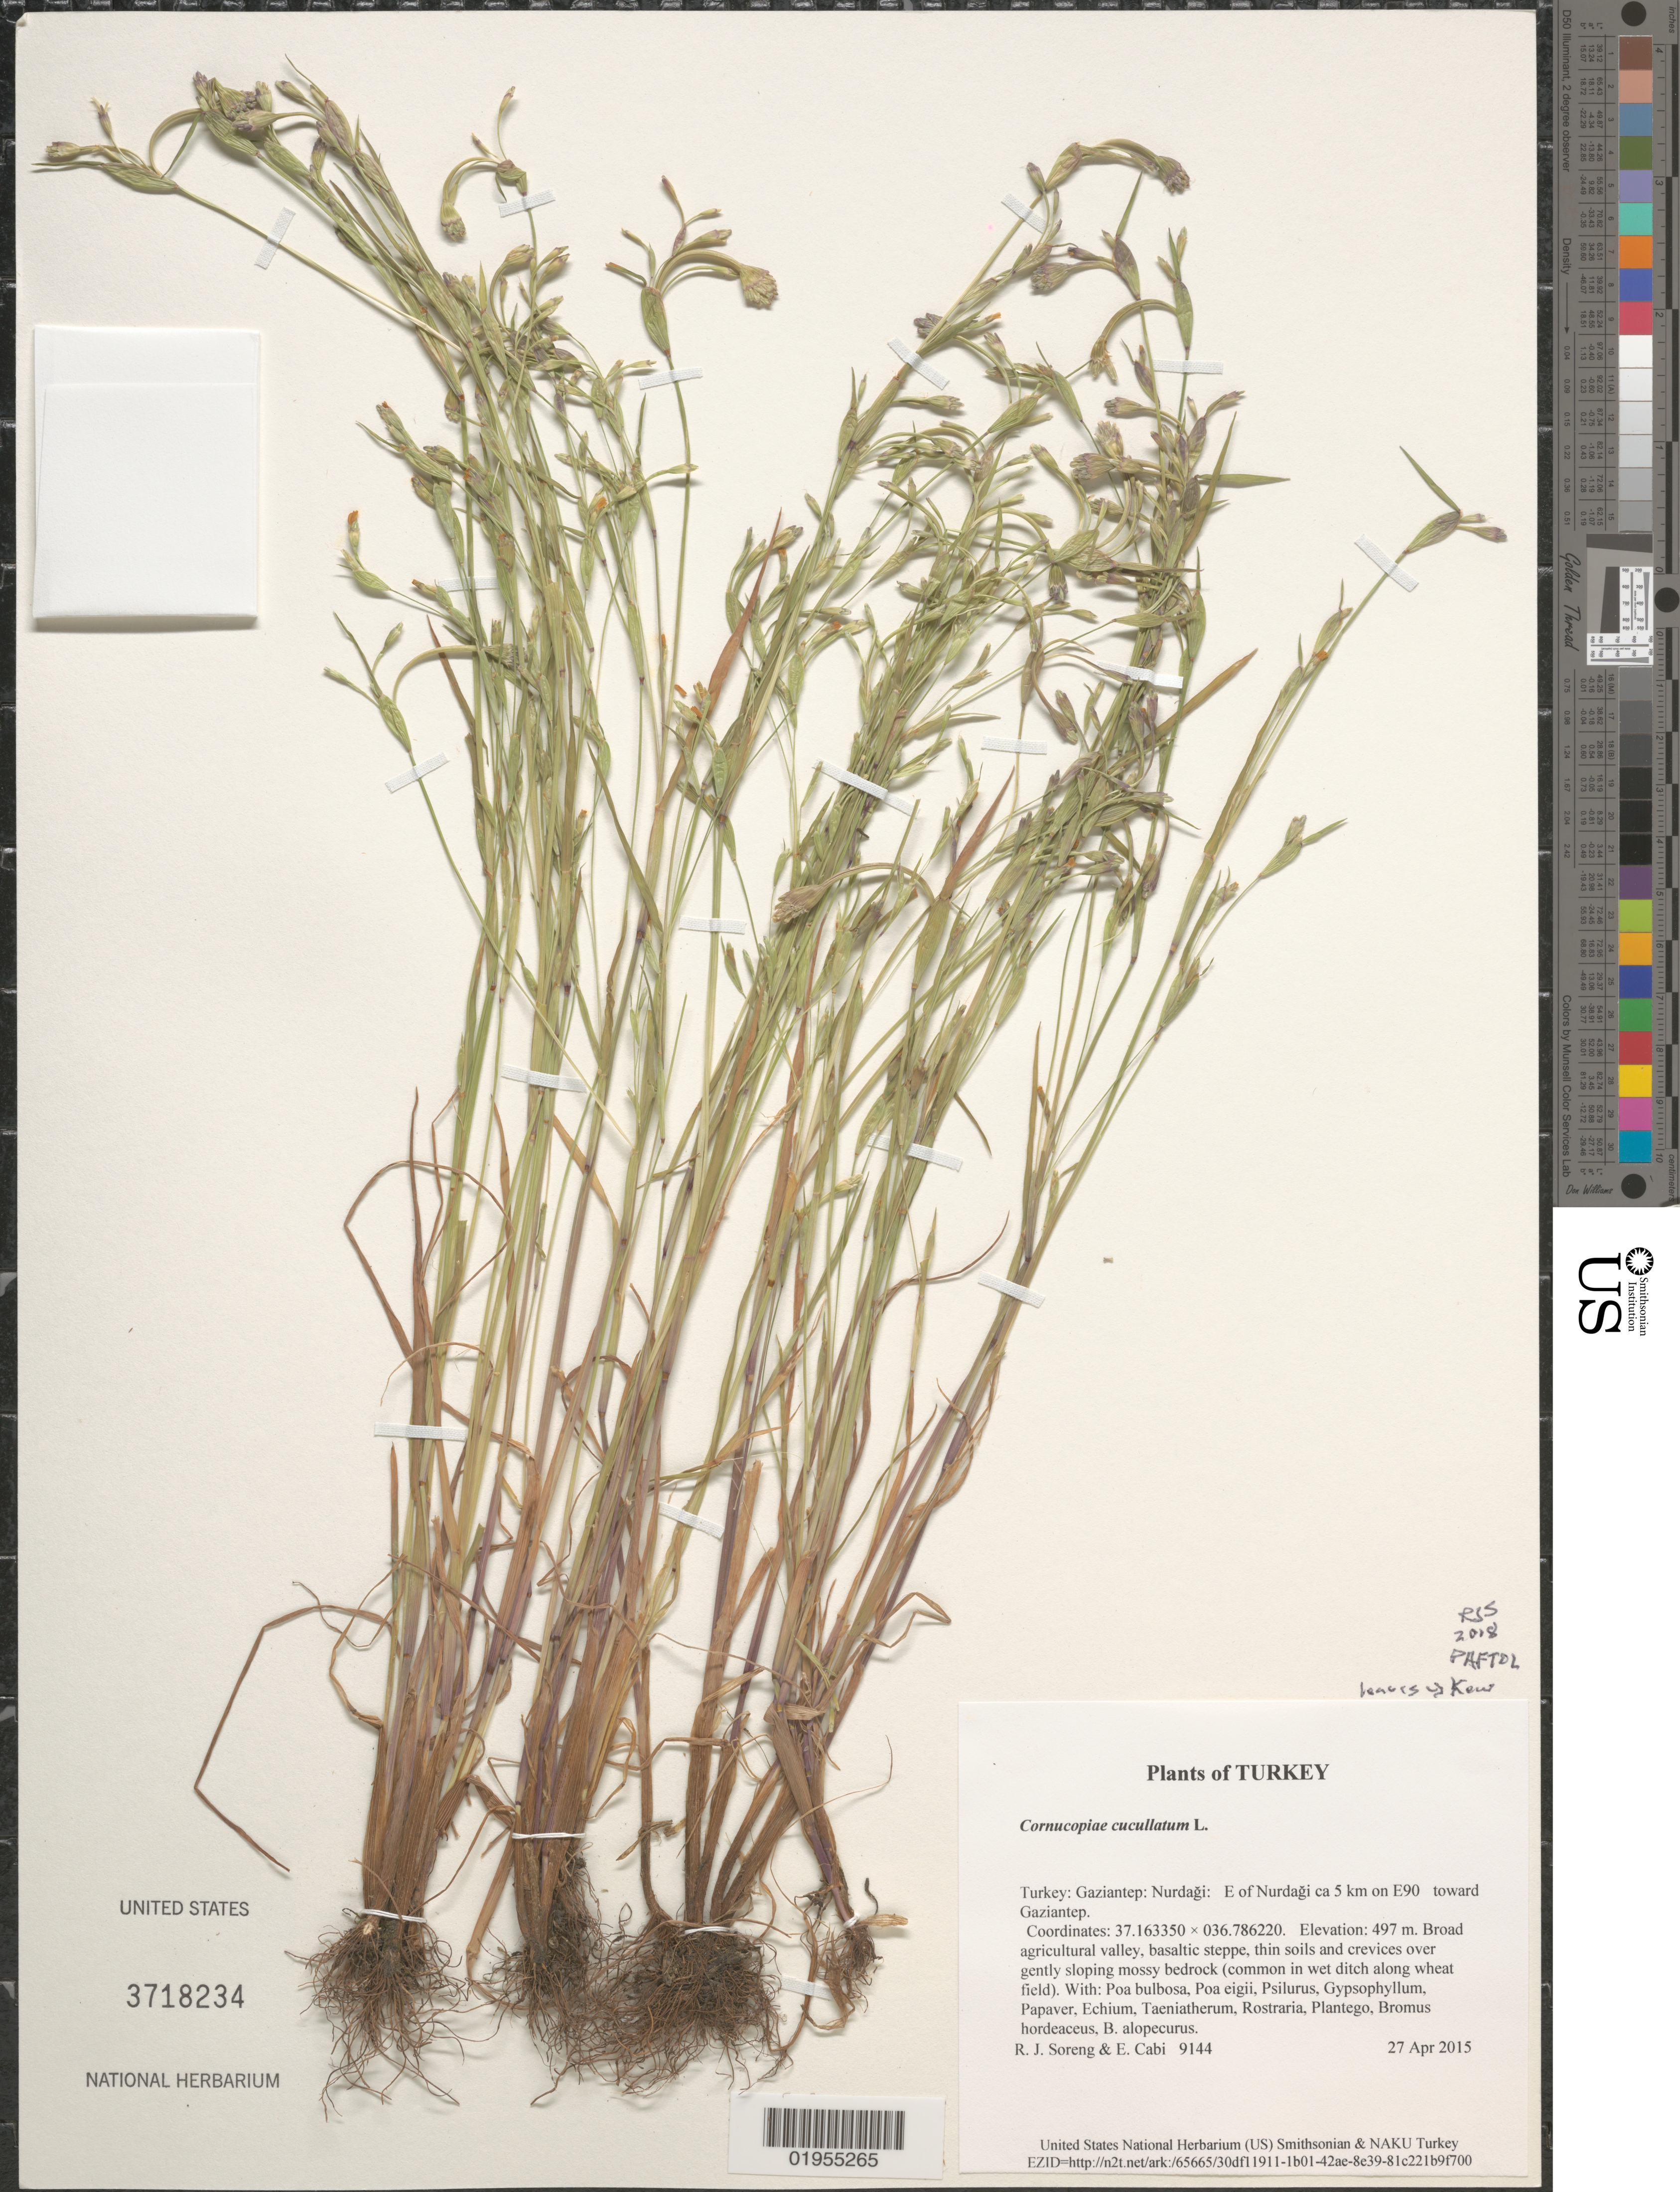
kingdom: Plantae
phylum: Tracheophyta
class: Liliopsida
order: Poales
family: Poaceae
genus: Cornucopiae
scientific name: Cornucopiae cucullatum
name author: L.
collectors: R. J. Soreng & E. Cabi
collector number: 9144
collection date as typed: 2015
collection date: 2015-04-27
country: Turkey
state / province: Gaziantep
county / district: Nurdagi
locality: E of Nurdagi ca 5 km on E90 toward Gaziantep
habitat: Broad agricultural valley, basaltic steppe, thin soils and crevices over gently sloping mossy bedrock (common in wet ditch along wheat field)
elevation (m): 497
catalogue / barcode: US 3718234